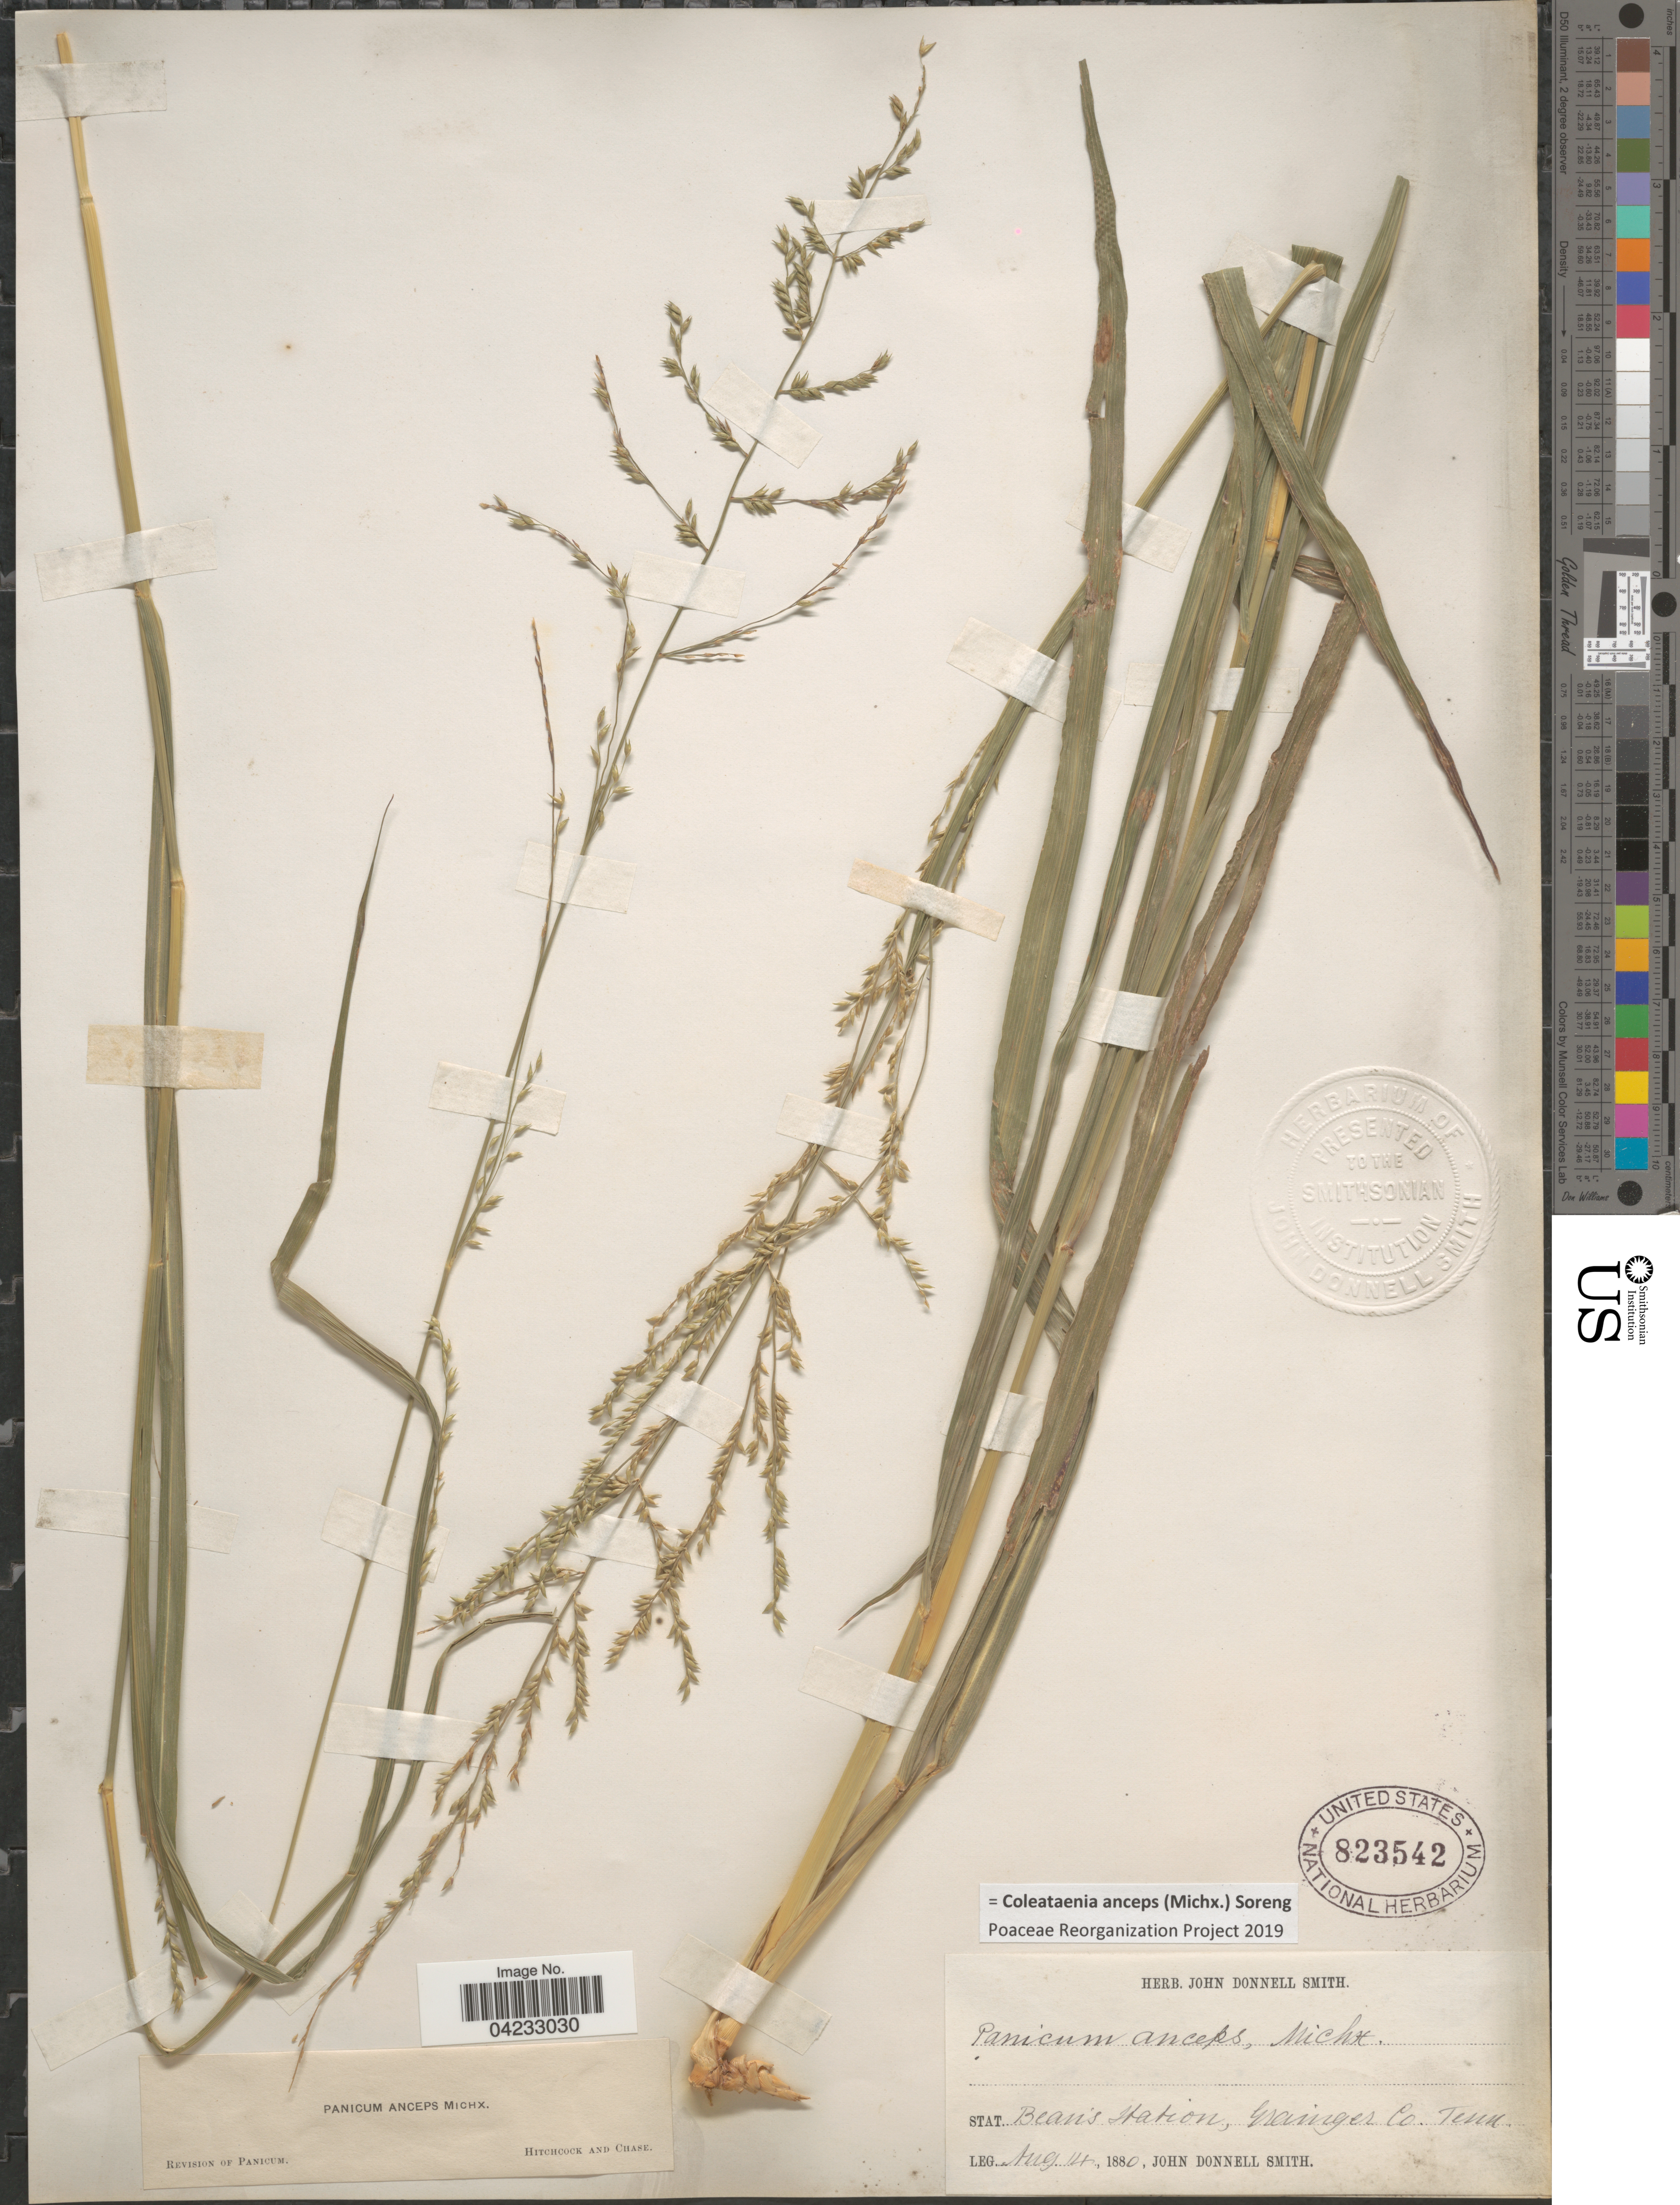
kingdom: Plantae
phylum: Tracheophyta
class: Liliopsida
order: Poales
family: Poaceae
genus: Coleataenia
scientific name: Coleataenia anceps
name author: (Michx.) Soreng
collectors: J. Donnell Smith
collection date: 1880-08-14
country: United States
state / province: Tennessee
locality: Stat. Bean's Station, Grainger Co.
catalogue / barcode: US 823542